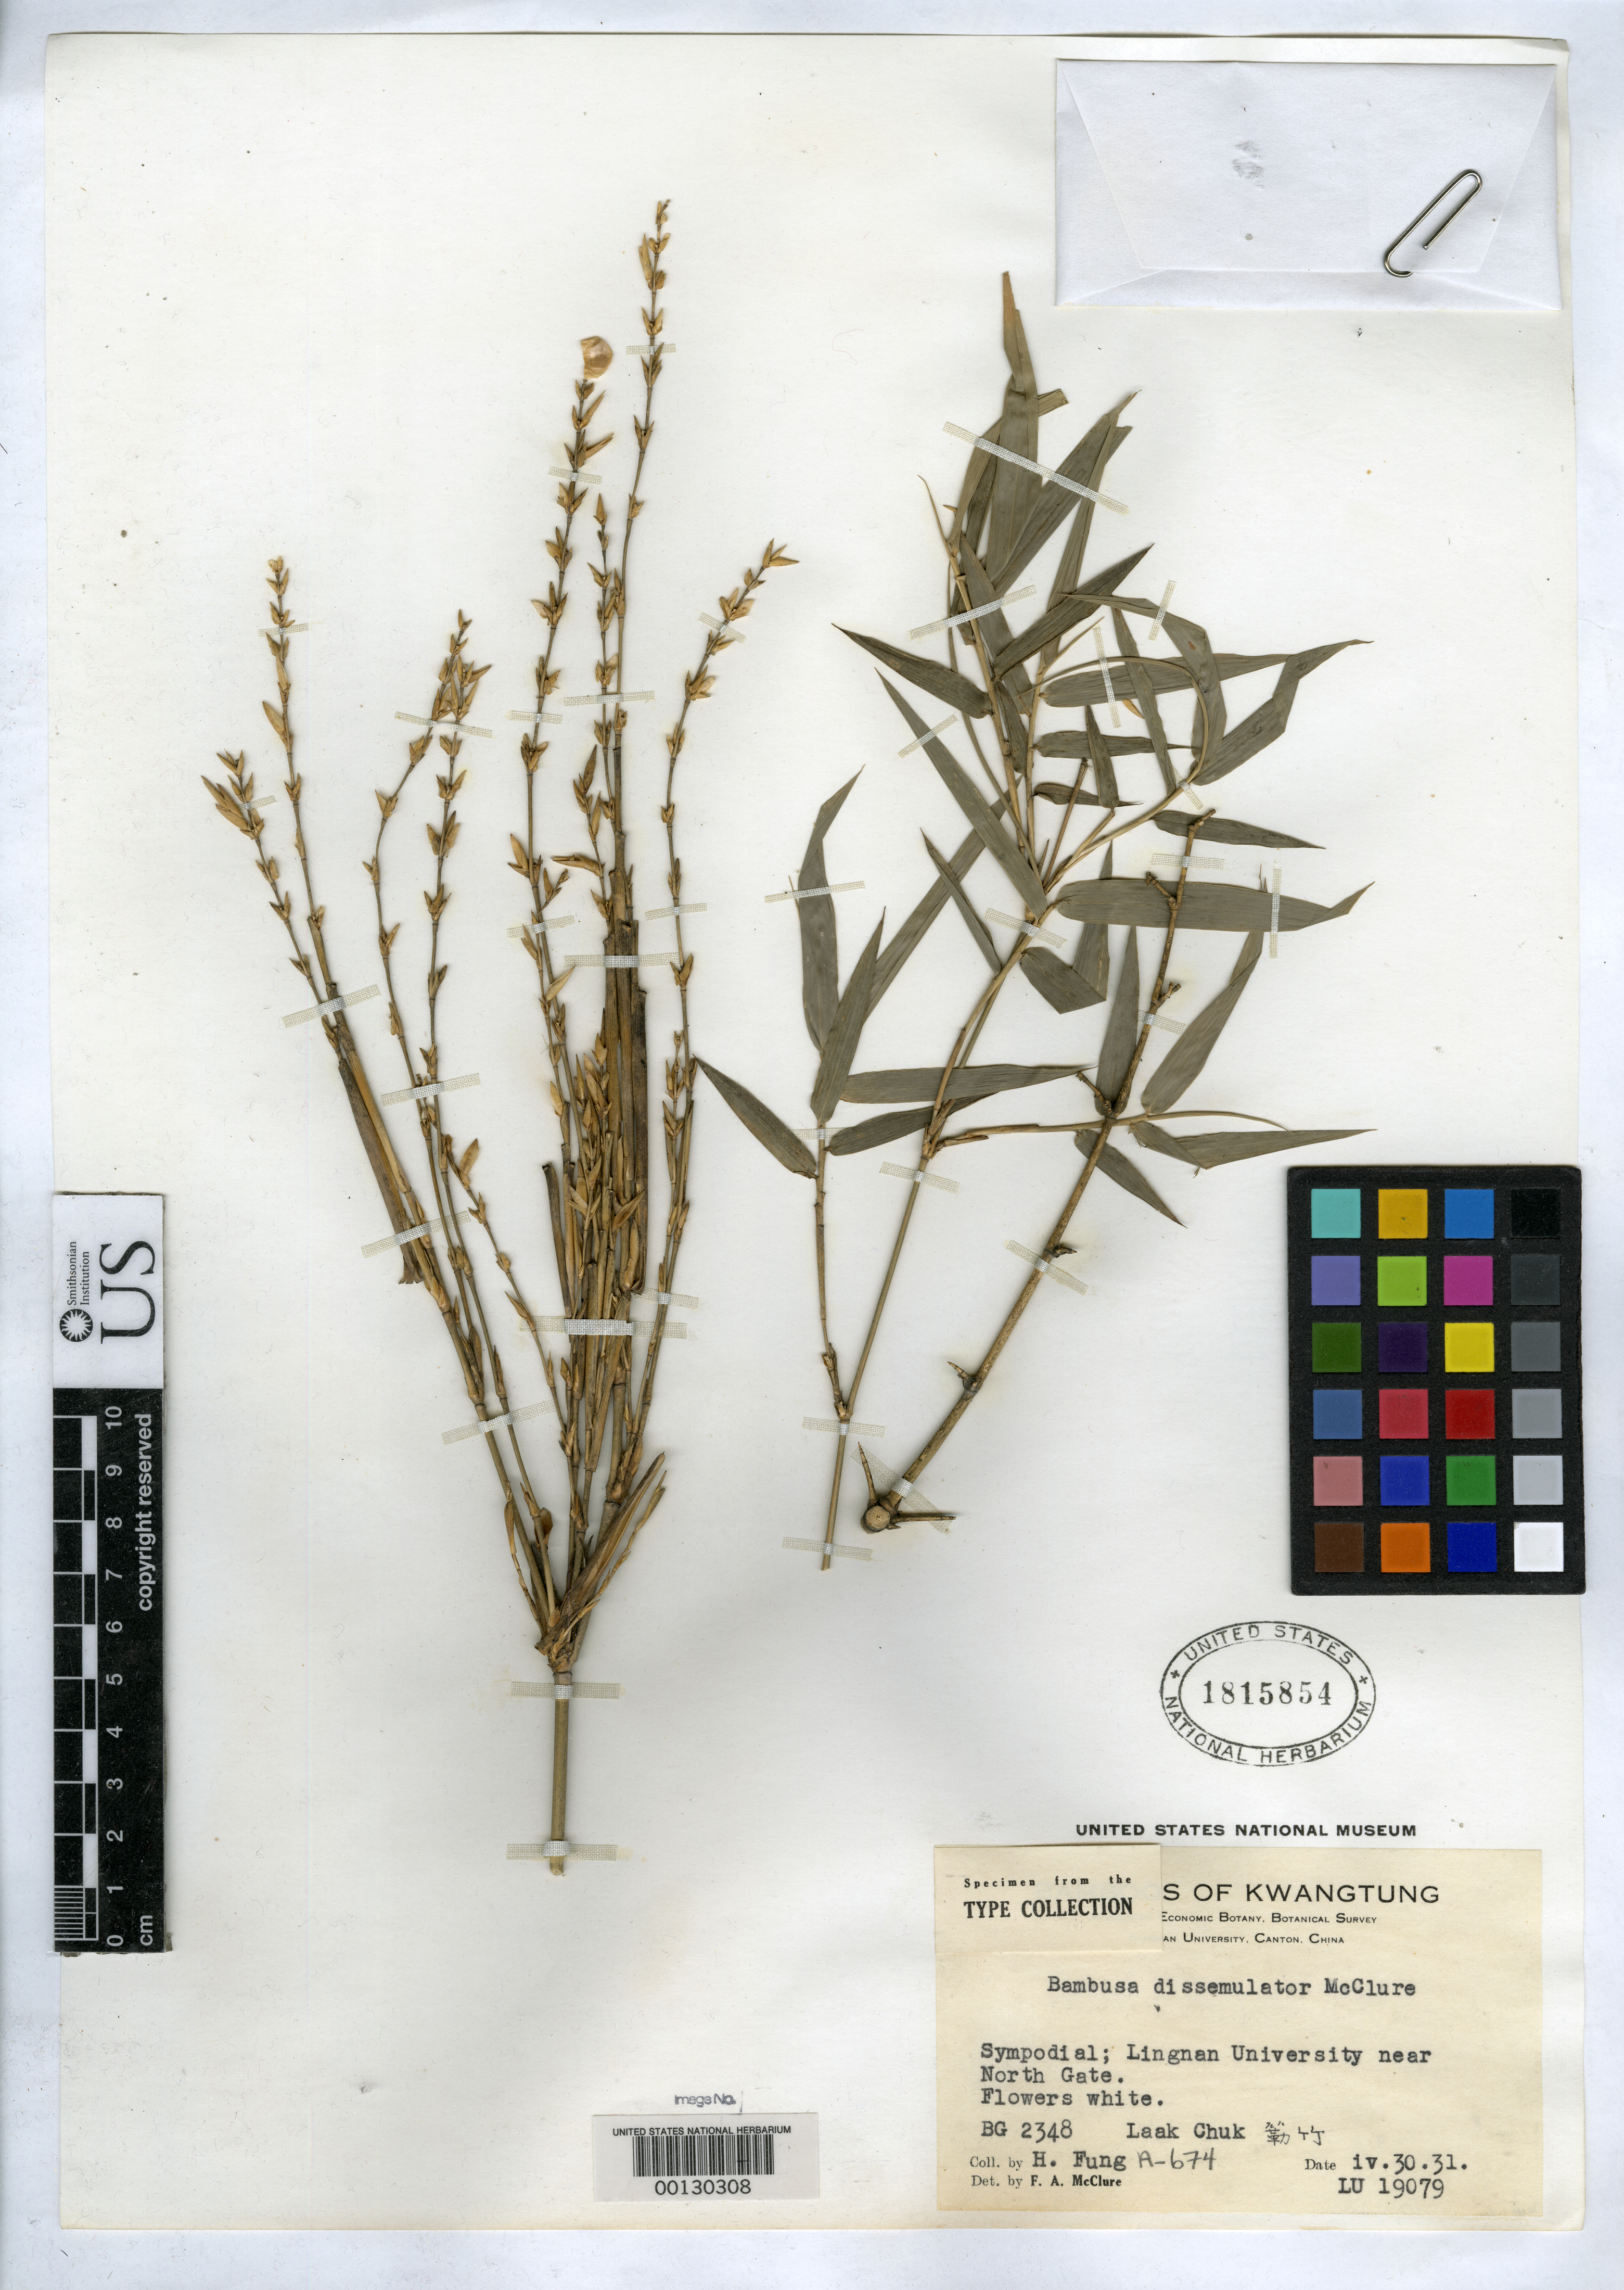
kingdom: Plantae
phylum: Tracheophyta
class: Liliopsida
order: Poales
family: Poaceae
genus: Bambusa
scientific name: Bambusa dissimulator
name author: McClure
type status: Type Collection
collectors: H. L. Fung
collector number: BG 2348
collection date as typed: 30 Apr 1931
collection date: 1931-04-30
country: China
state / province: Guangdong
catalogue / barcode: US 1815854